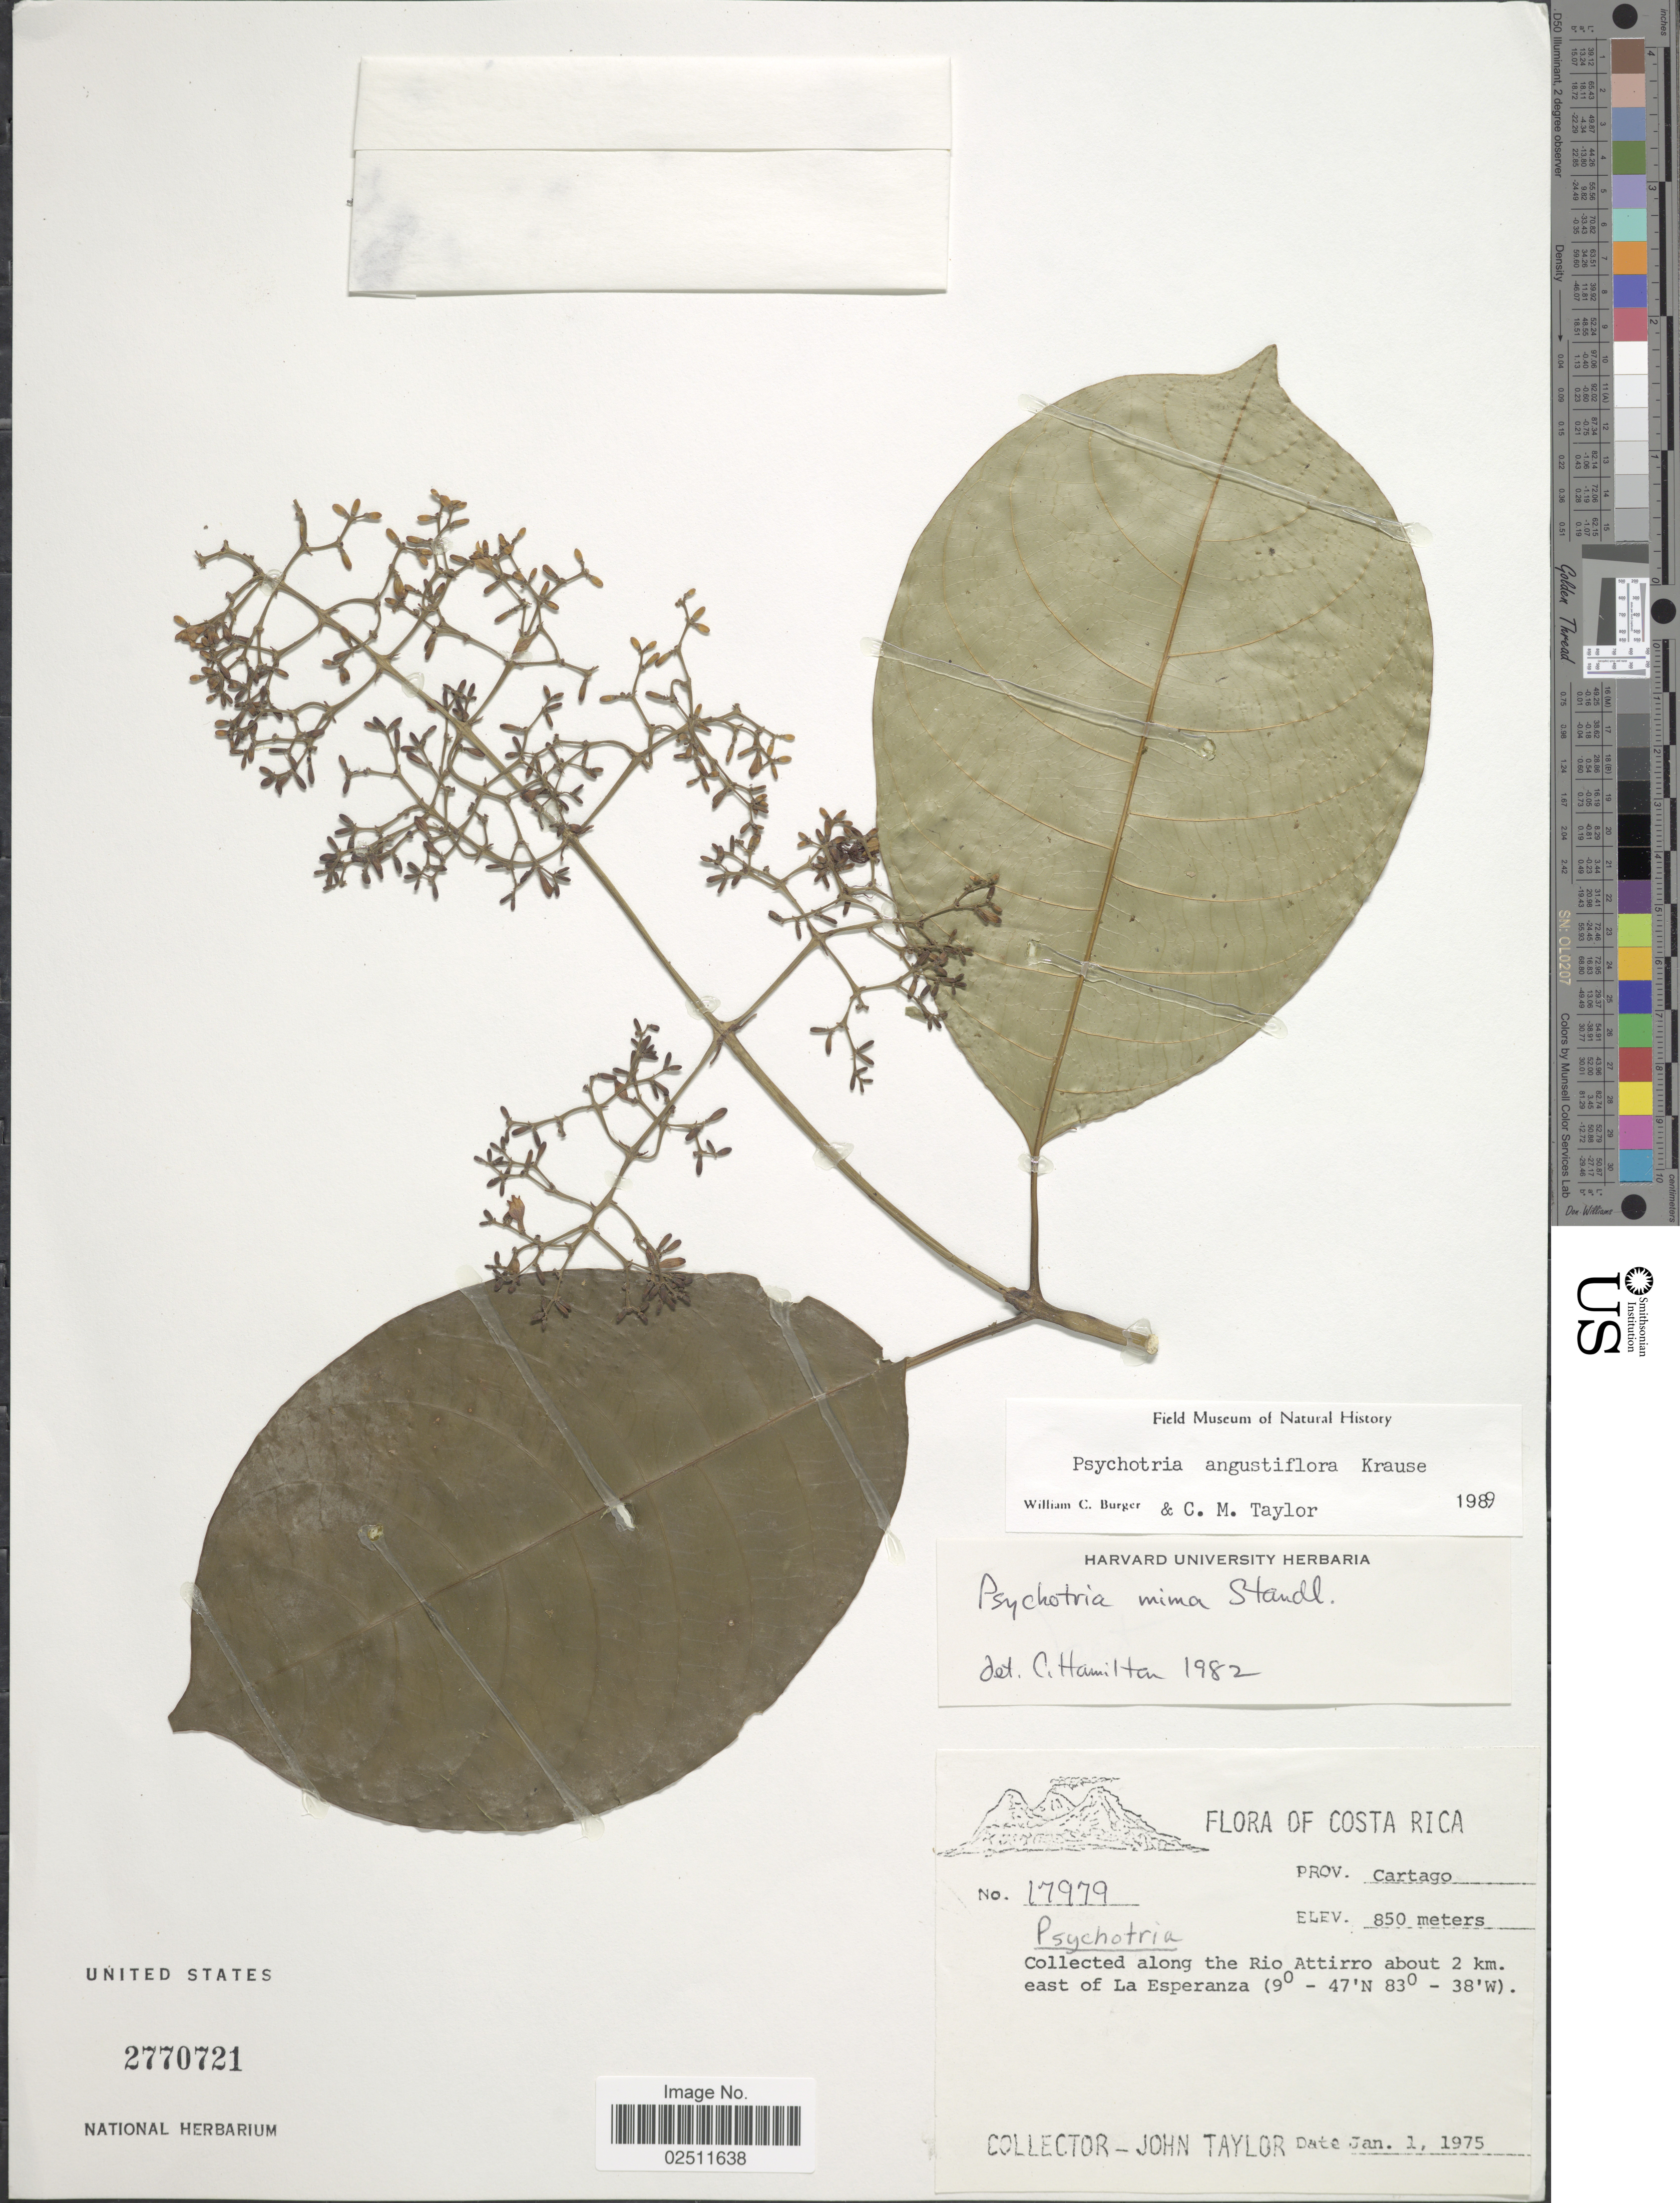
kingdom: Plantae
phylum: Tracheophyta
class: Magnoliopsida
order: Gentianales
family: Rubiaceae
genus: Psychotria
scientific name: Psychotria angustiflora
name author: K. Krause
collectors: J. Taylor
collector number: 17979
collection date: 1975-01-01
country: Costa Rica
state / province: Cartago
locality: Along the Rio Attirro about 2 km. east of La Esperanza.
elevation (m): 850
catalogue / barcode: US 2770721